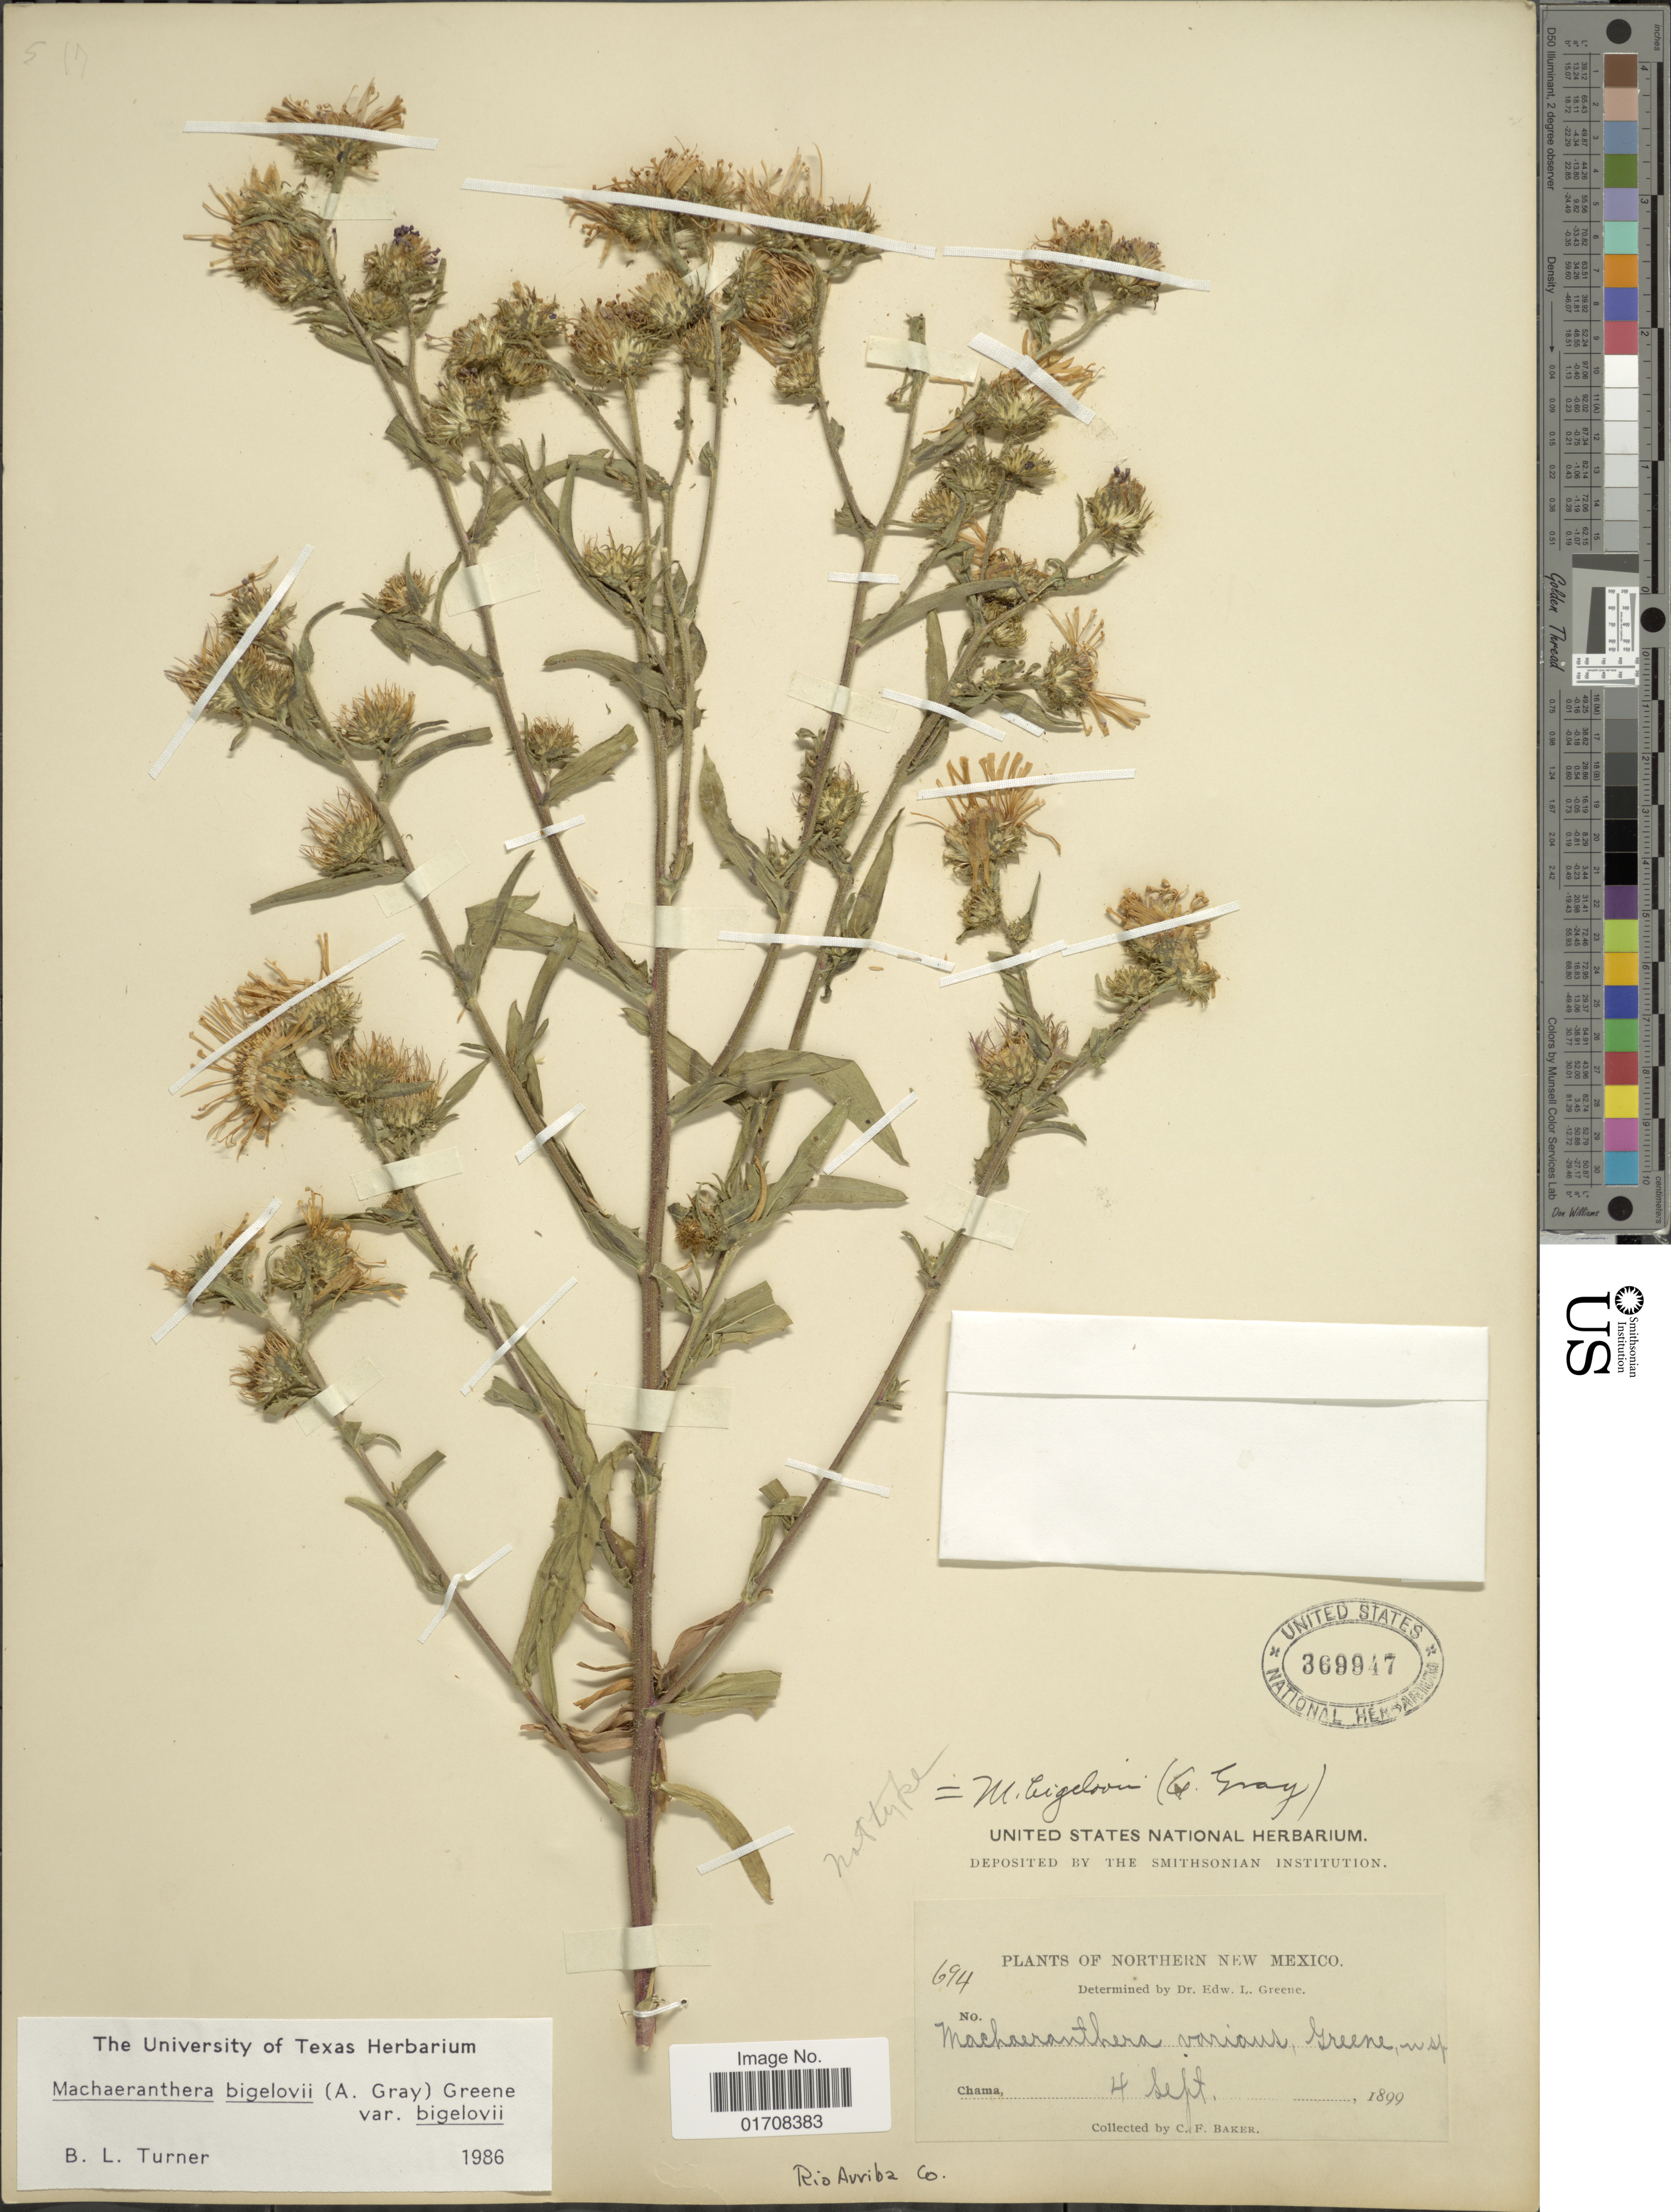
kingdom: Plantae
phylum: Tracheophyta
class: Magnoliopsida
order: Asterales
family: Asteraceae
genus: Machaeranthera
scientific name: Machaeranthera bigelovii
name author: (A. Gray) Greene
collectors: C. F. Baker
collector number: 694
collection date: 1899-09-04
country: United States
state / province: New Mexico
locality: Northern New Mexico, Chama, Rio Arriba Co.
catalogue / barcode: US 369947